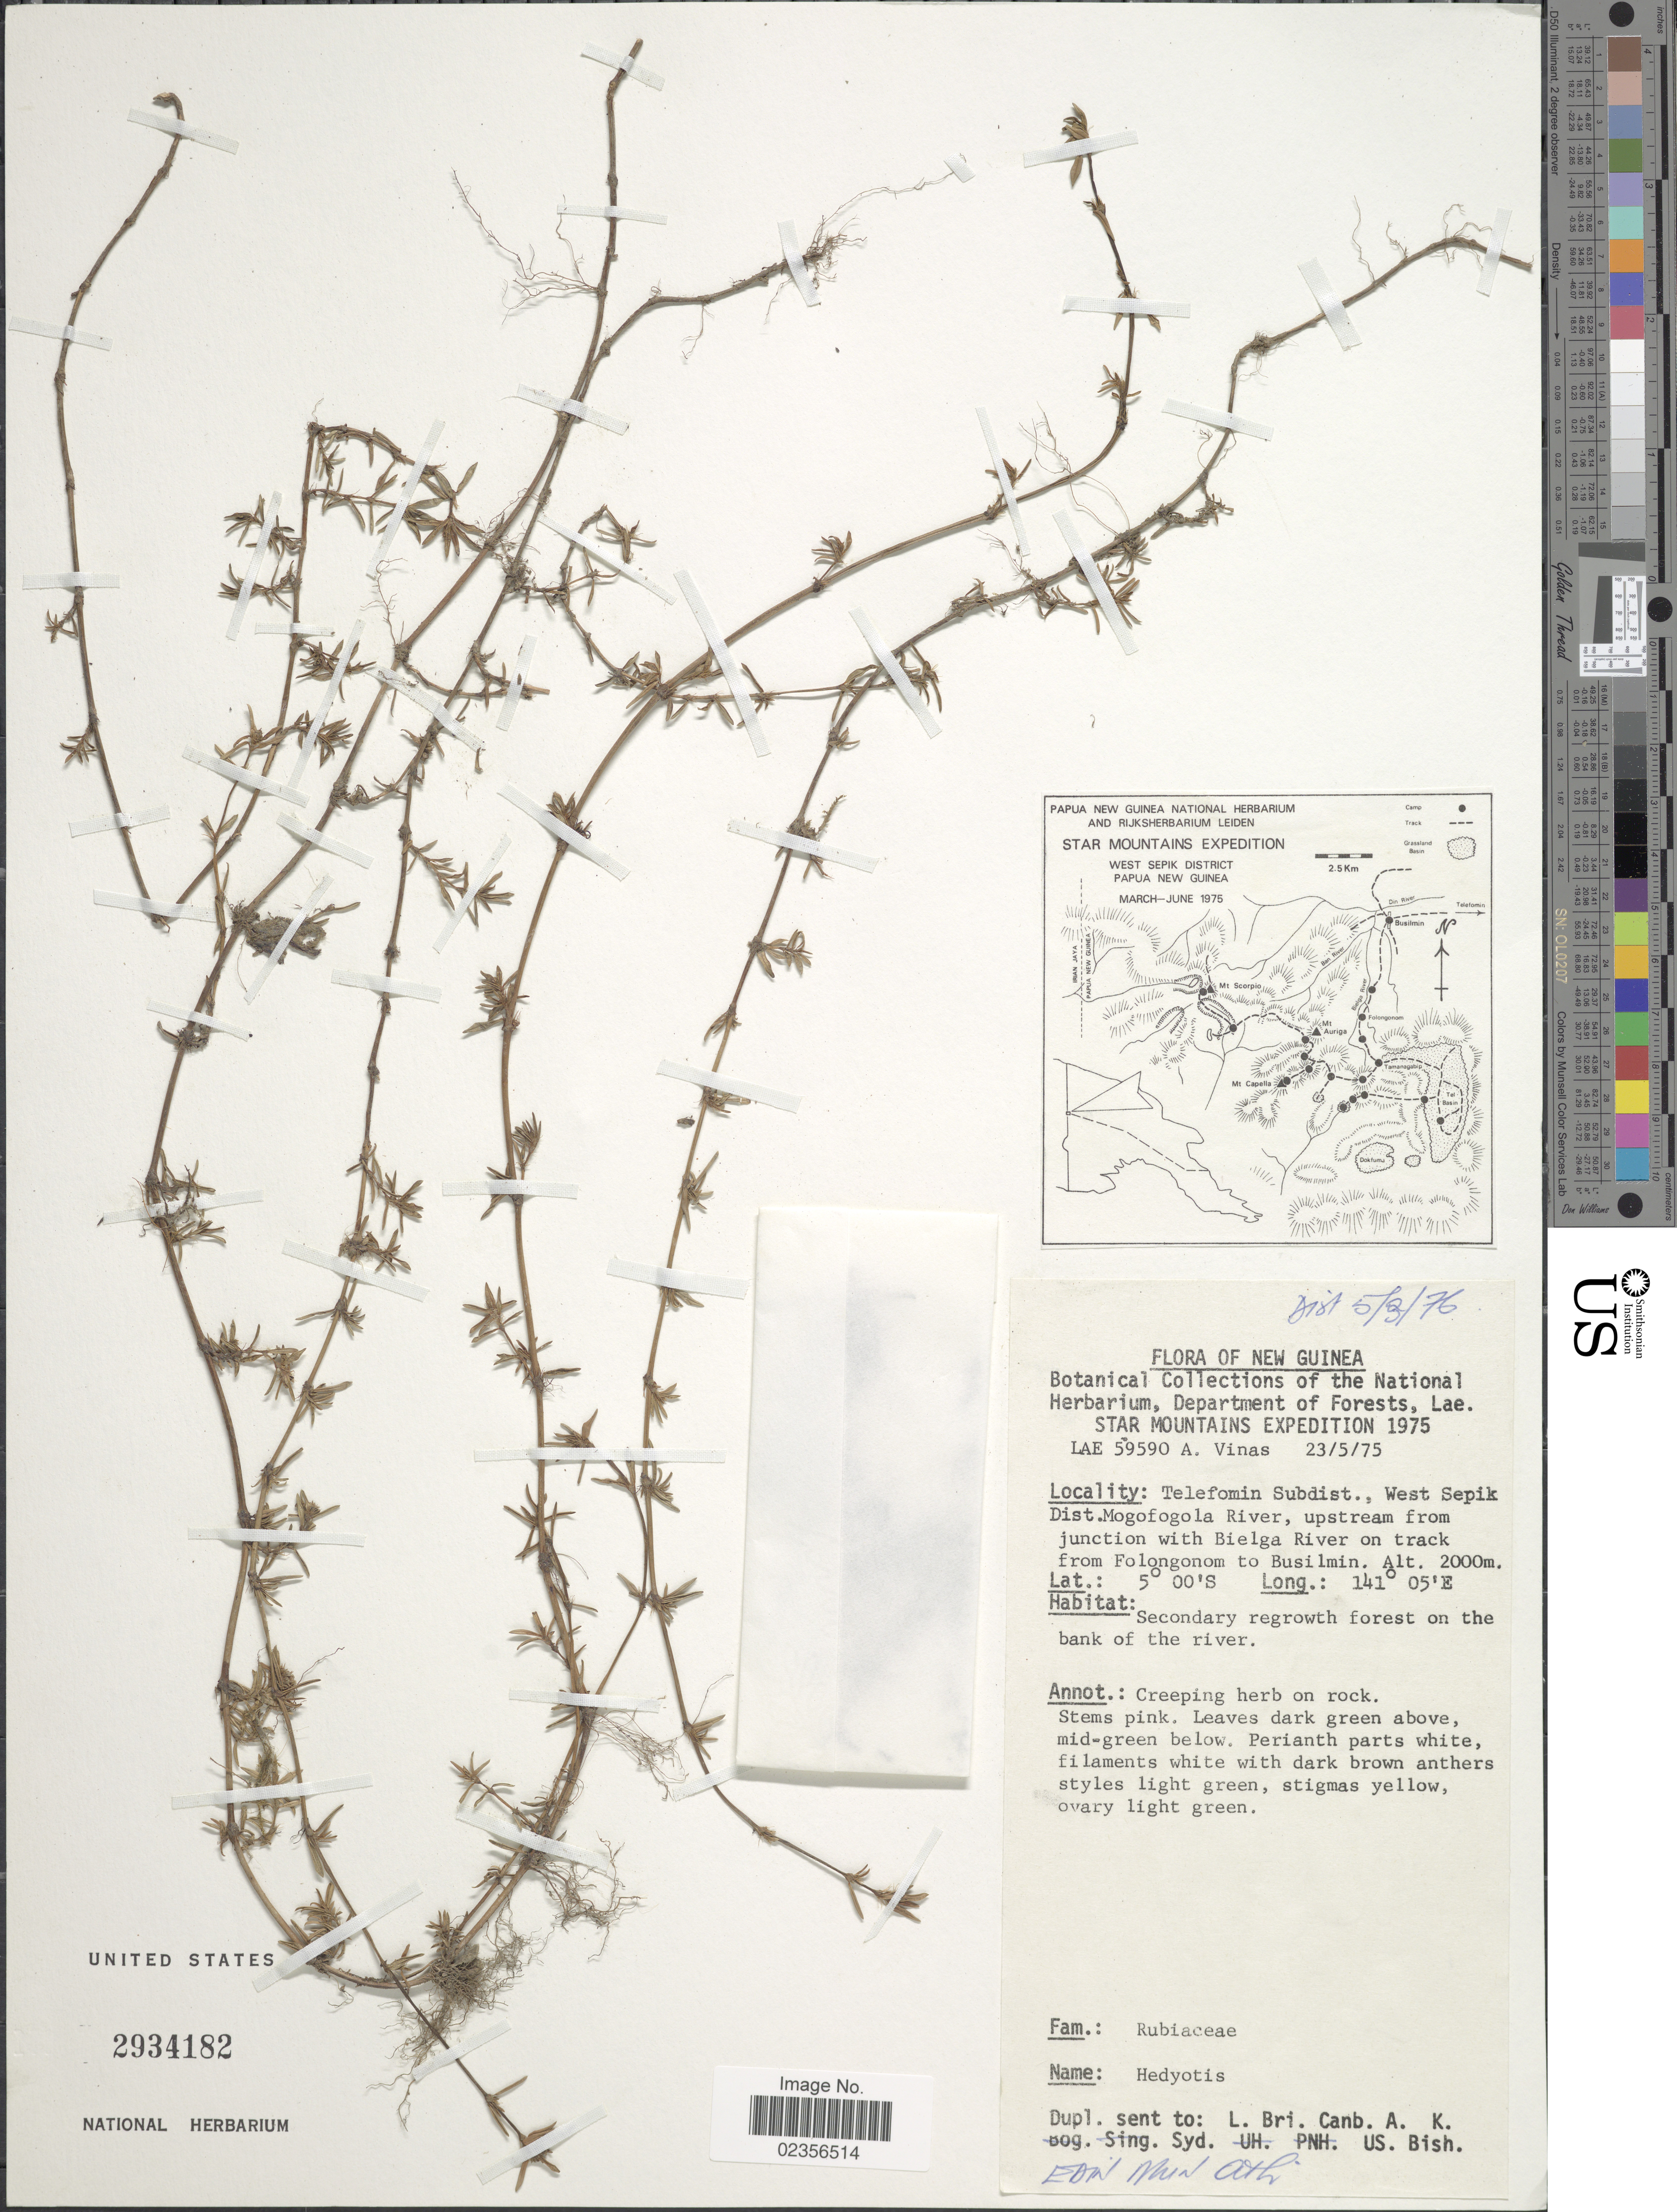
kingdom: Plantae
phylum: Tracheophyta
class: Magnoliopsida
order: Gentianales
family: Rubiaceae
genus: Hedyotis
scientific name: Hedyotis sp.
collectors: A. Vinas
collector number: LAE 59590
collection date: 1975-05-23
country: Papua New Guinea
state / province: Sandaun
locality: Star Mountains. New Guinea. Telefomin Subdist., West Sepik Dist. Mogofogola River, upstream from junction with Bielga River on track from Folongonom to Busilmin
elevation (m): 2000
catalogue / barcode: US 2934182